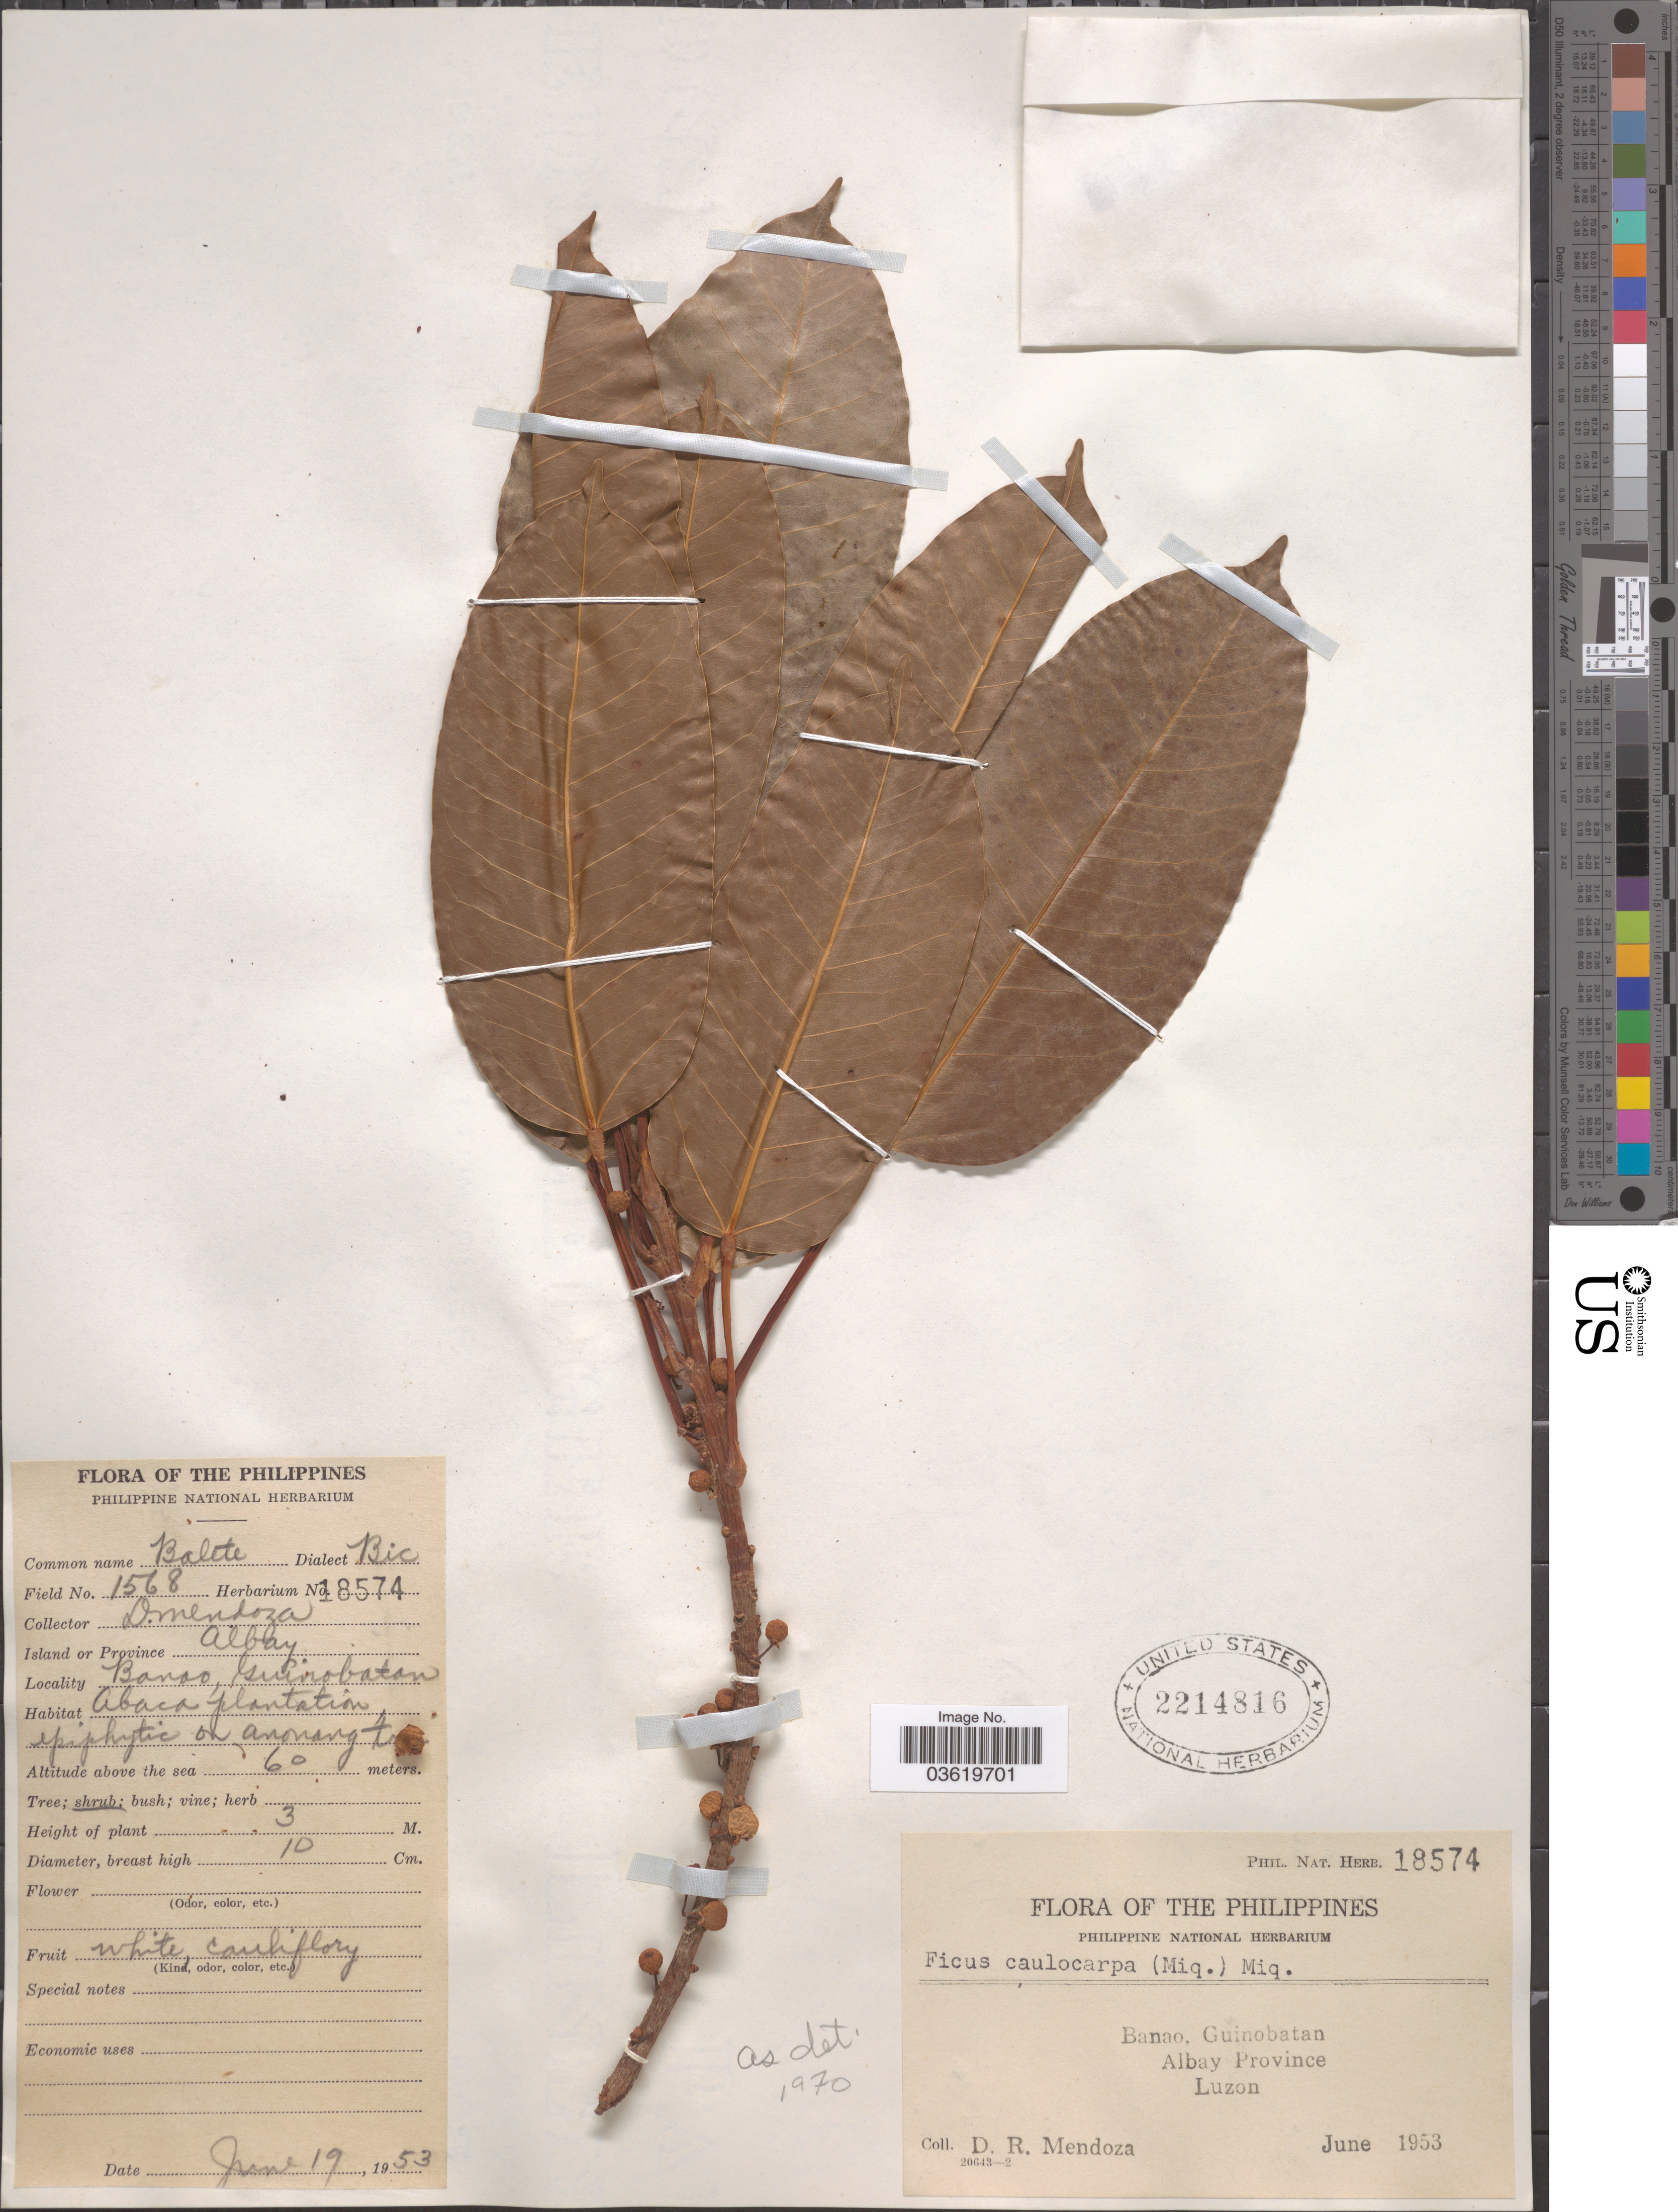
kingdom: Plantae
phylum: Tracheophyta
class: Magnoliopsida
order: Rosales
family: Moraceae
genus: Ficus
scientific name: Ficus stipulosa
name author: (Miq.) Miq.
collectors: D. Mendoza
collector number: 1568/Phil. Nat.Herb. 18574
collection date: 1953-06-19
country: Philippines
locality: Province Albay. Banao, Guinobatan. Abaca plantation. Luzon.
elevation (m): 60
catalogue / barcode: US 2214816